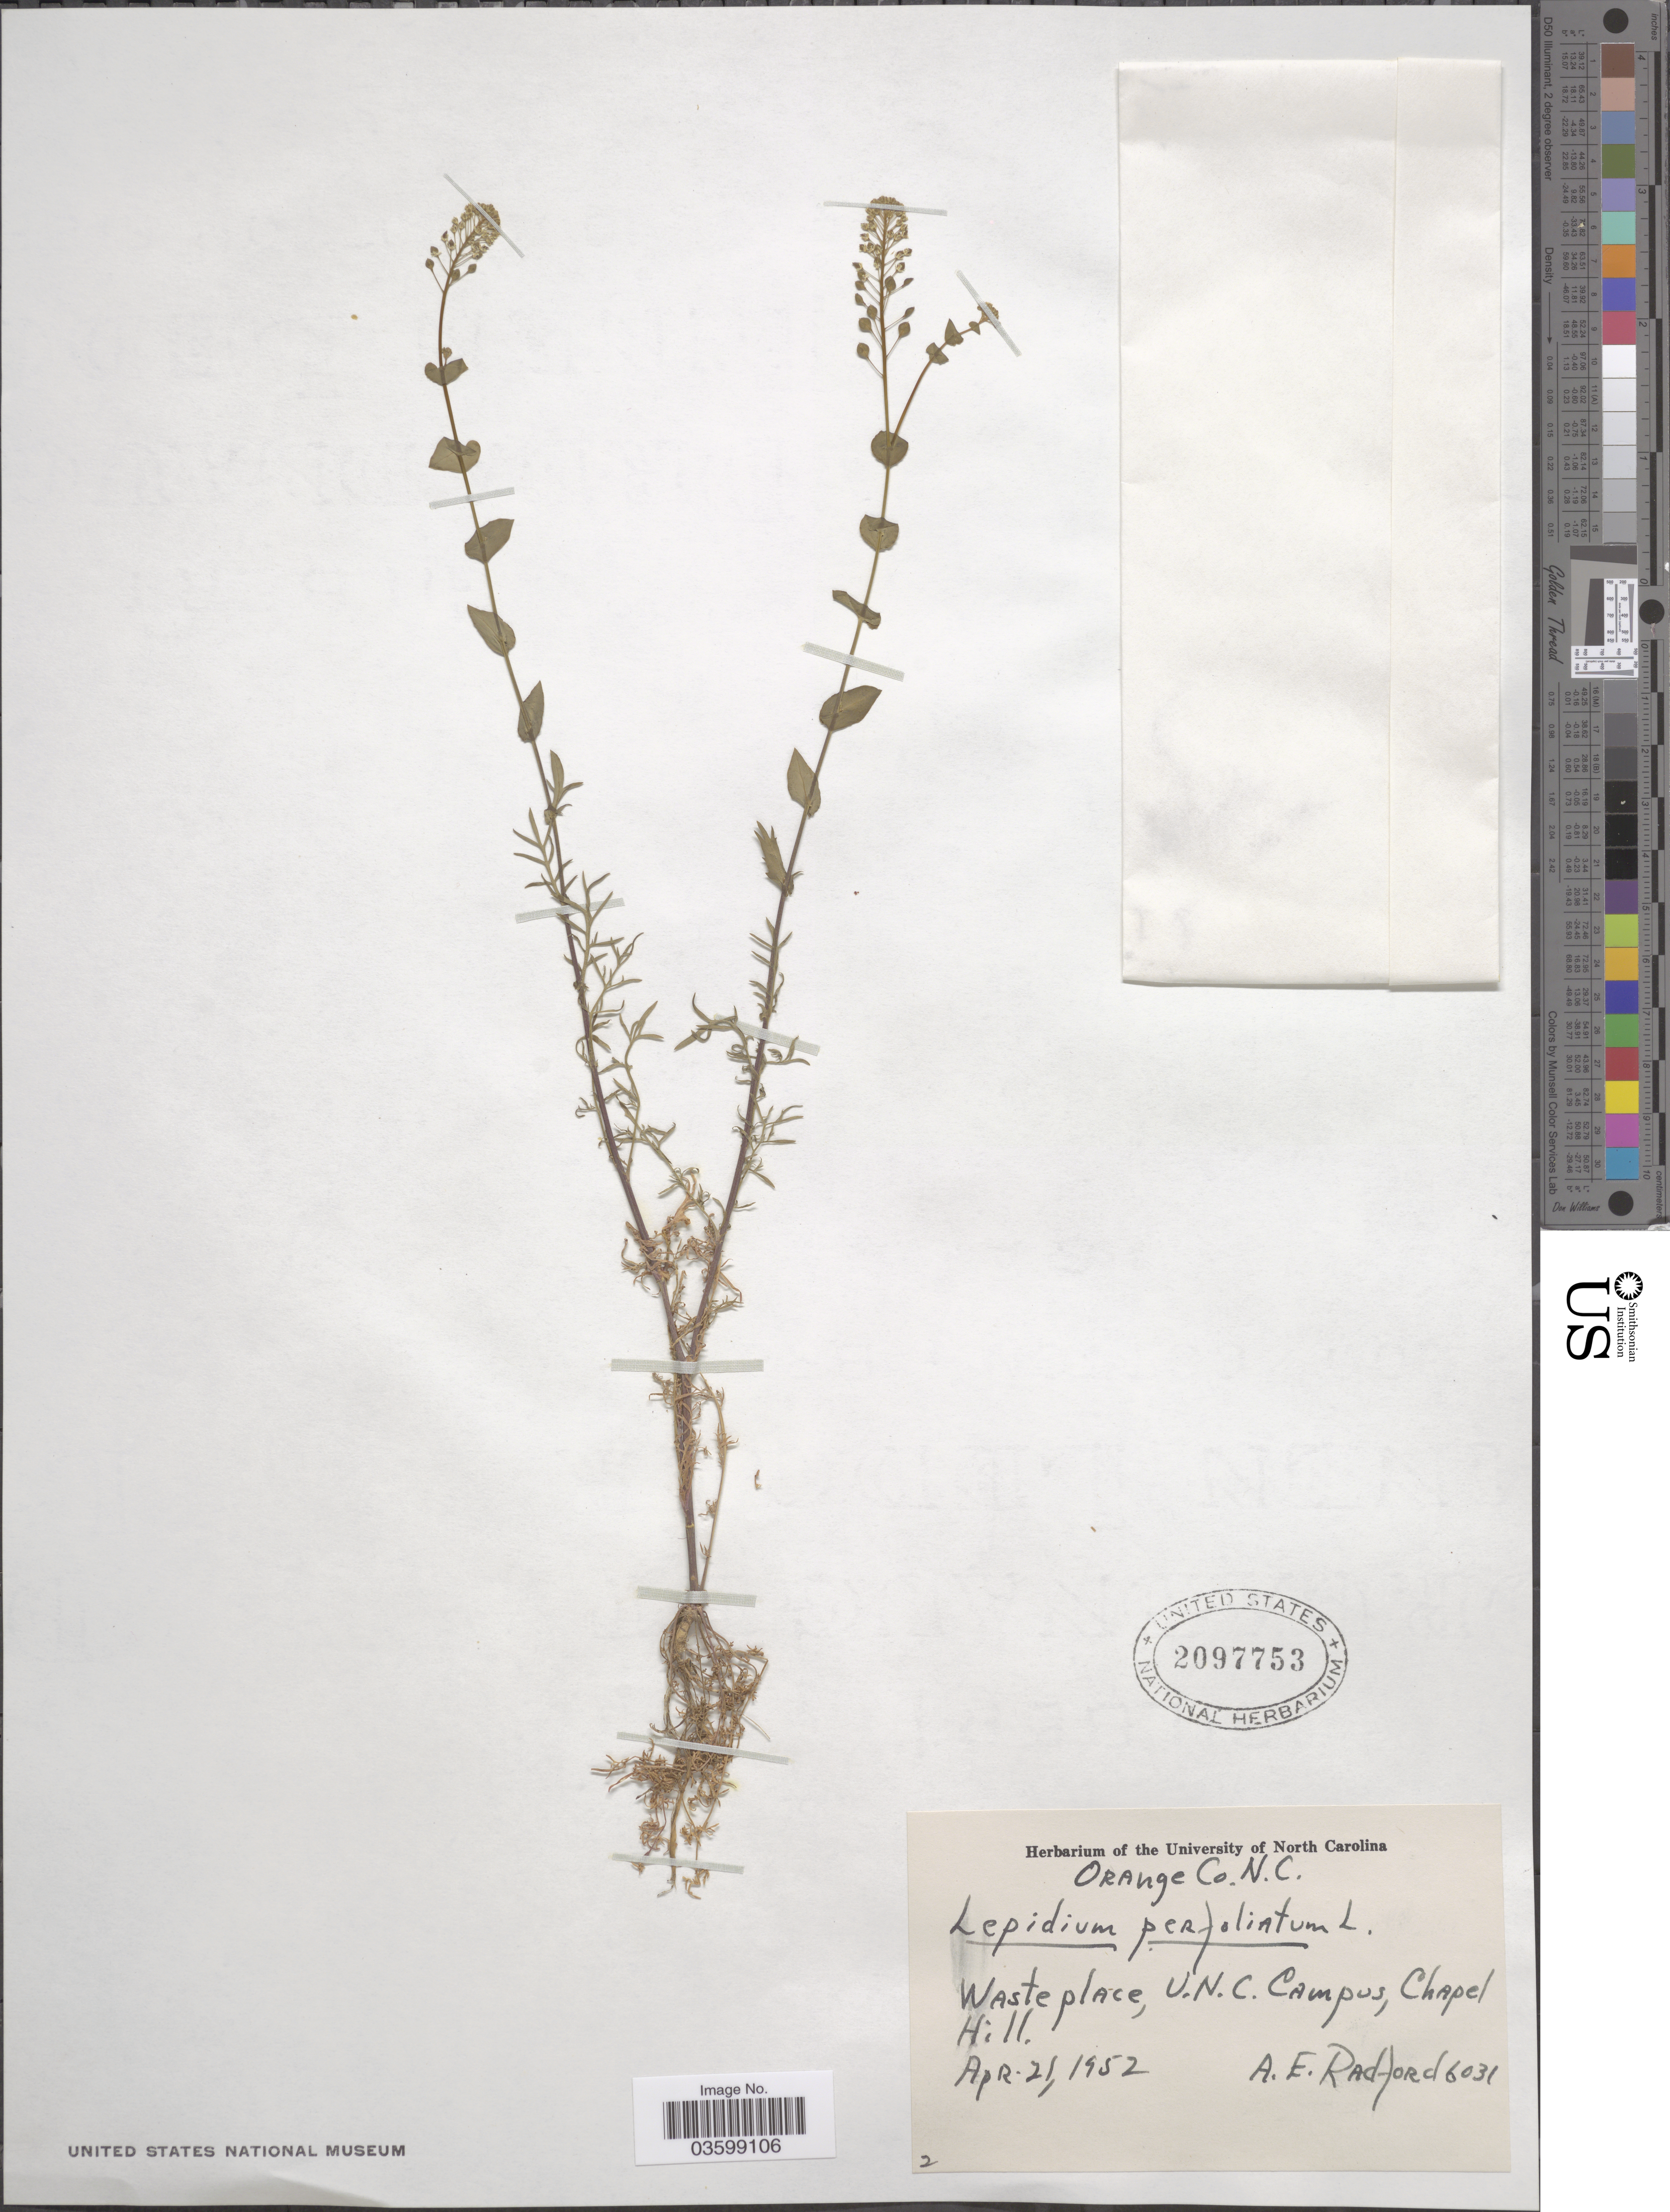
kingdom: Plantae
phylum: Tracheophyta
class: Magnoliopsida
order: Brassicales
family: Brassicaceae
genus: Lepidium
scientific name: Lepidium perfoliatum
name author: L.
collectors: A. E. Radford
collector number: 6031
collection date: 1952-04-21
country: United States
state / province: North Carolina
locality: Orange Co. Waste place, U.N.C. Campus, Chapel Hill.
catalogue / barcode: US 2097753